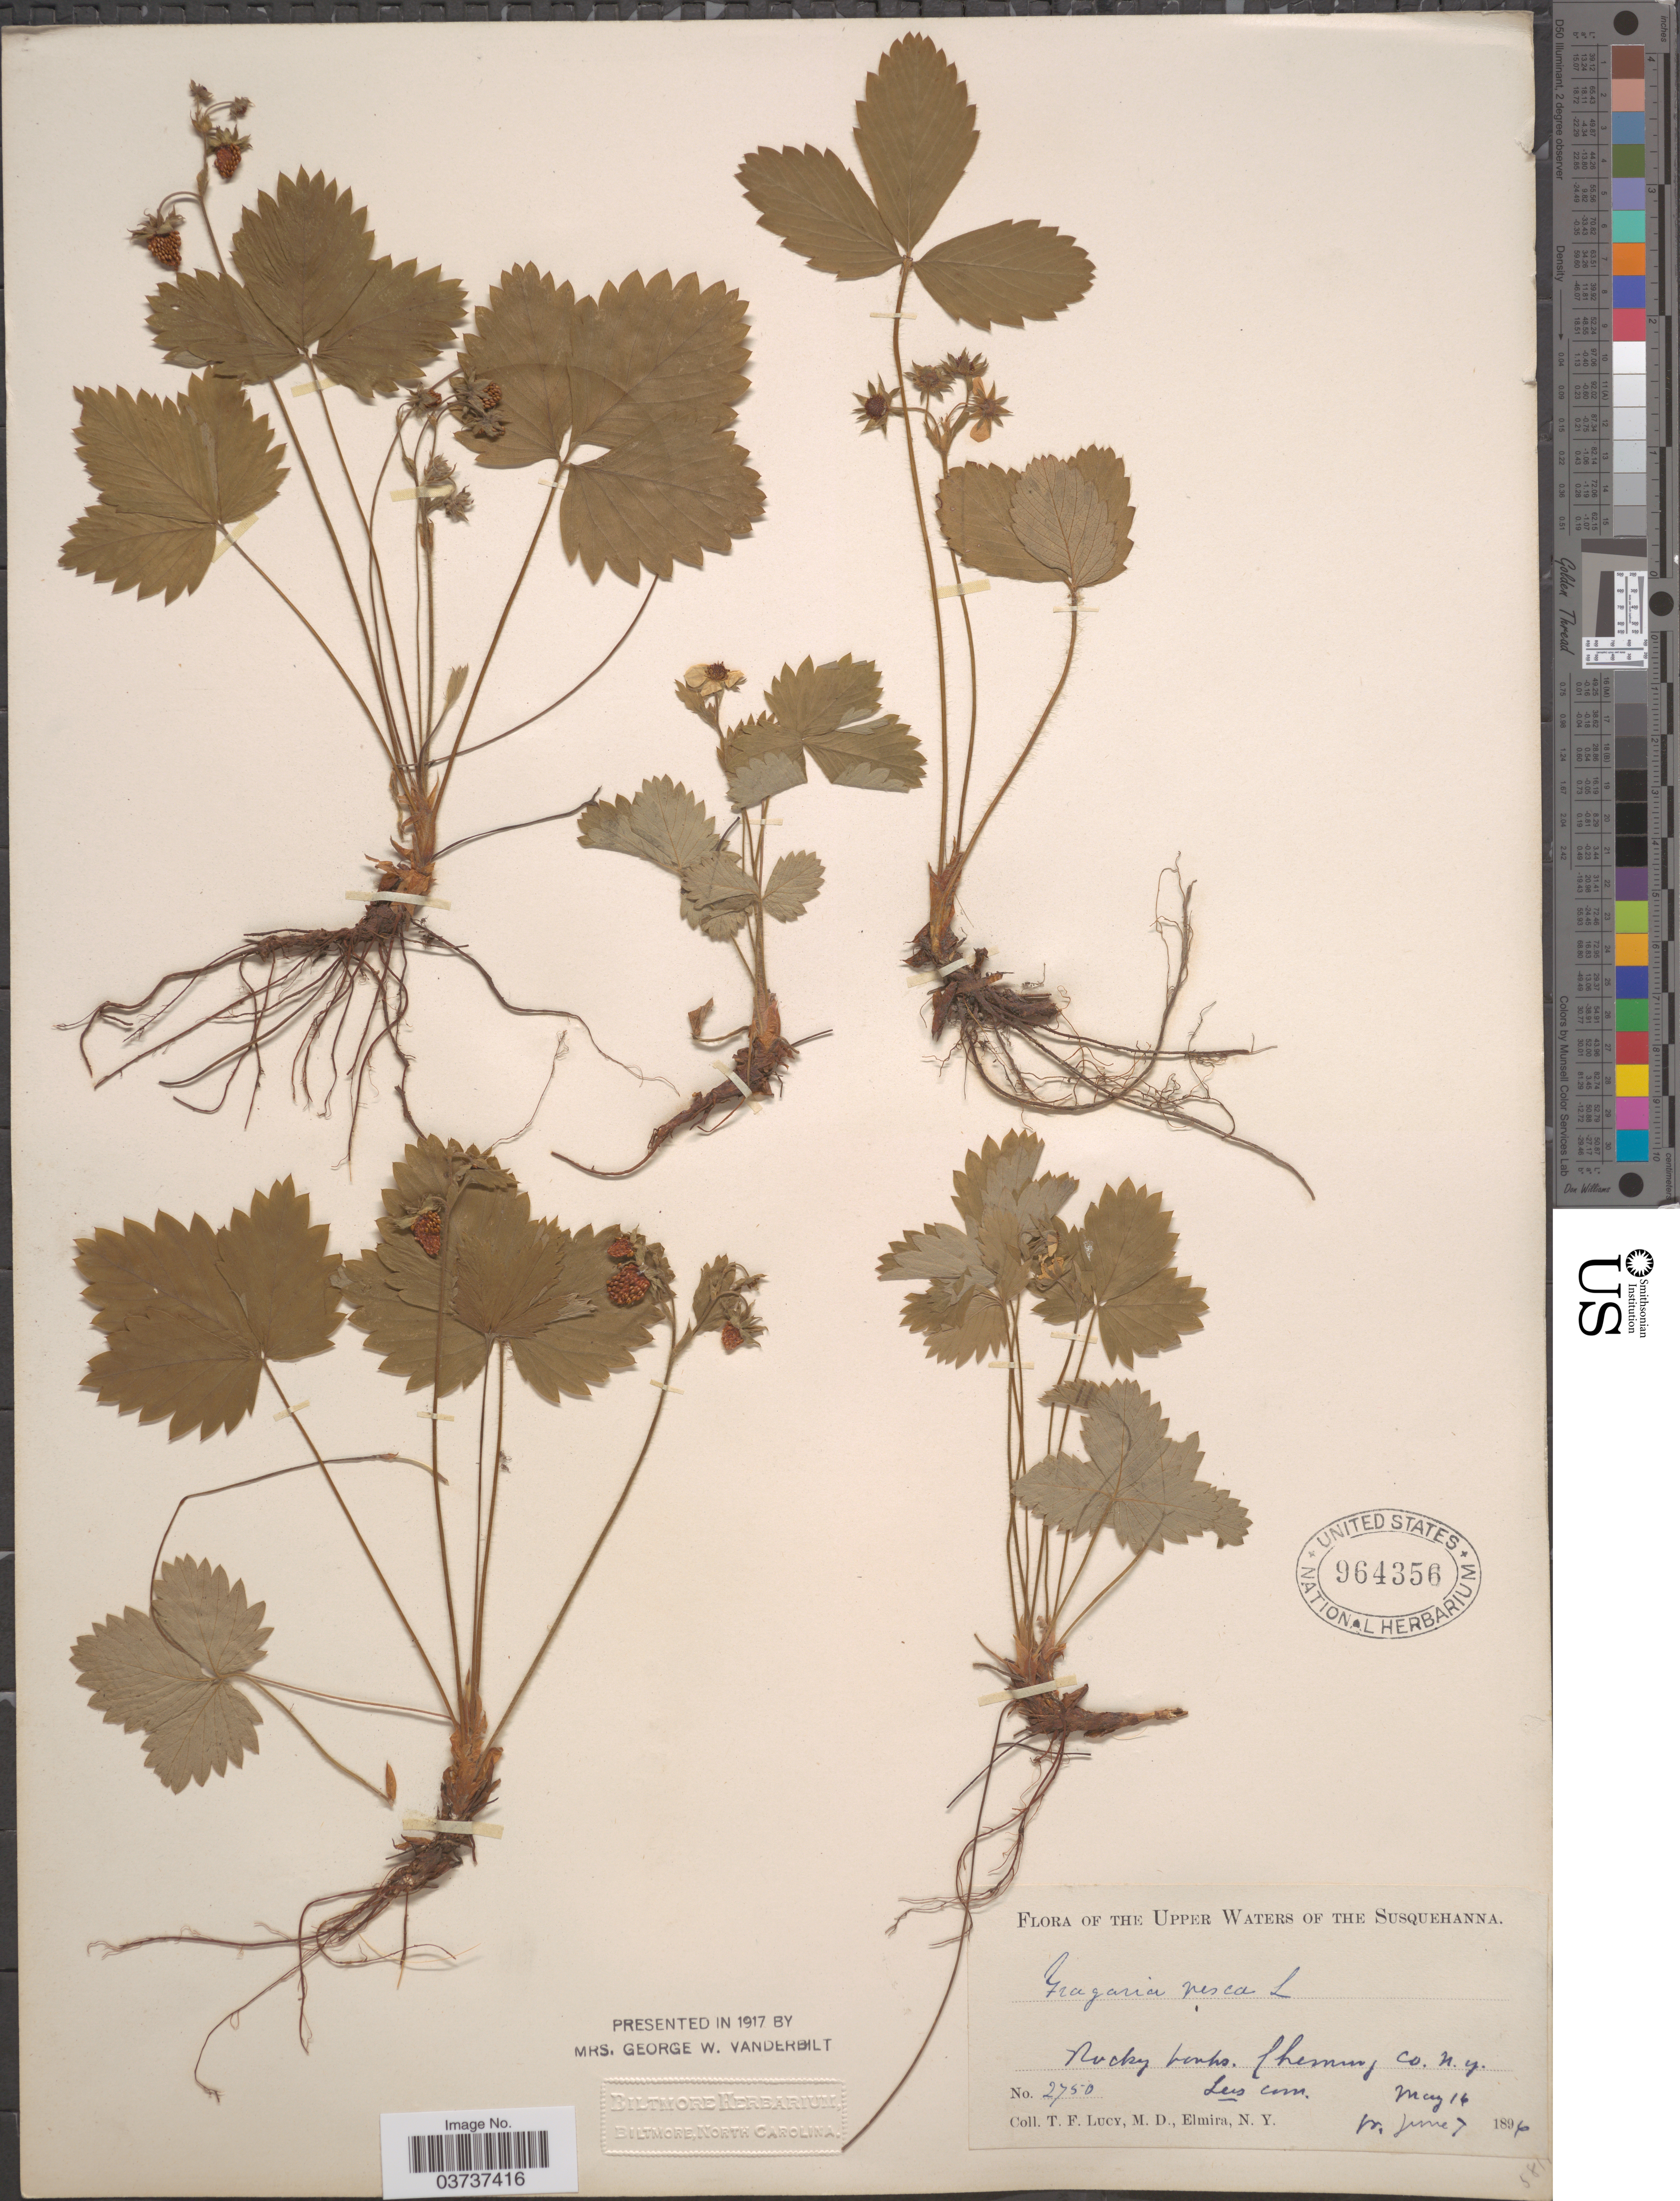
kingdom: Plantae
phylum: Tracheophyta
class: Magnoliopsida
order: Rosales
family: Rosaceae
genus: Fragaria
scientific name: Fragaria vesca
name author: L.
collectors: T. Lucy & M. Elmira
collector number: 2750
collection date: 1896-05-16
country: United States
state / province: New York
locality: The Upper Waters of the Susquehanna. Chemung Co.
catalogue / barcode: US 964356